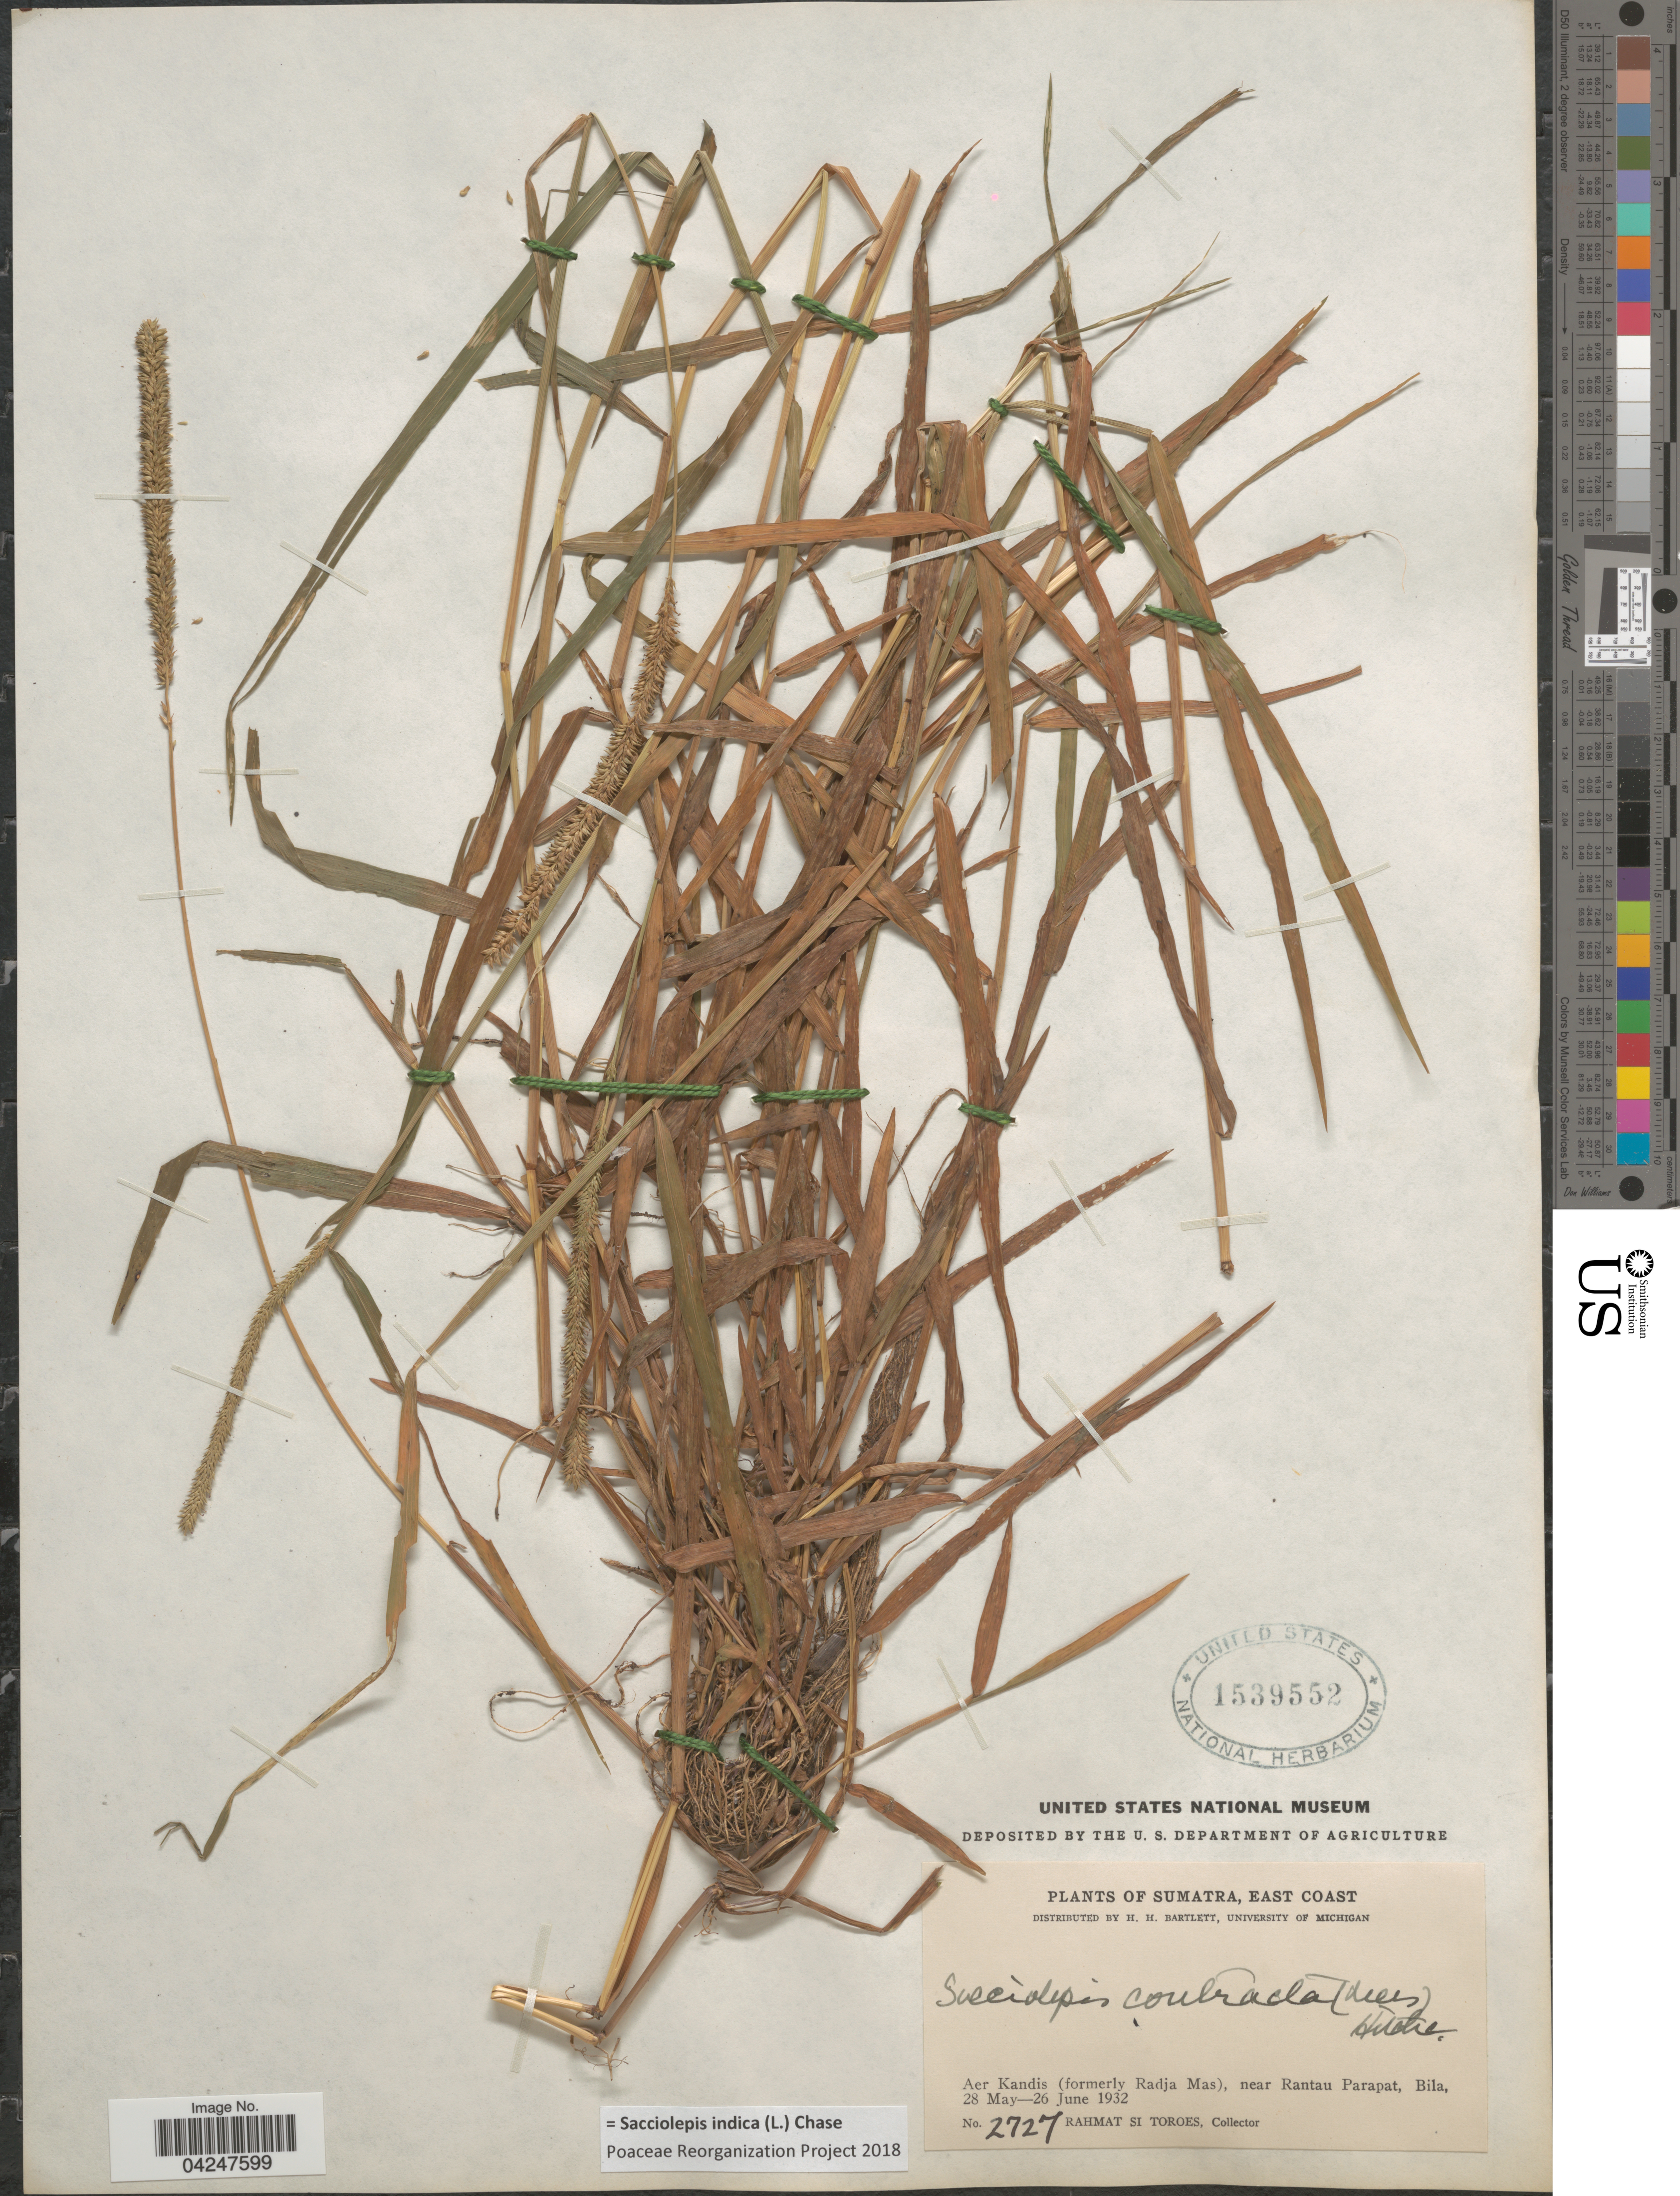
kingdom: Plantae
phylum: Tracheophyta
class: Liliopsida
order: Poales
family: Poaceae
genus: Sacciolepis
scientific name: Sacciolepis indica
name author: (L.) Chase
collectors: Rahmat Si Boeea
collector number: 2727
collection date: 1932-05-28/1932-06-26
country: Indonesia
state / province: Sumatra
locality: East Coast. Aer Kandis (formerly Radja Mas), near Rantau Parapat, Bila.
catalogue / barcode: US 1539552